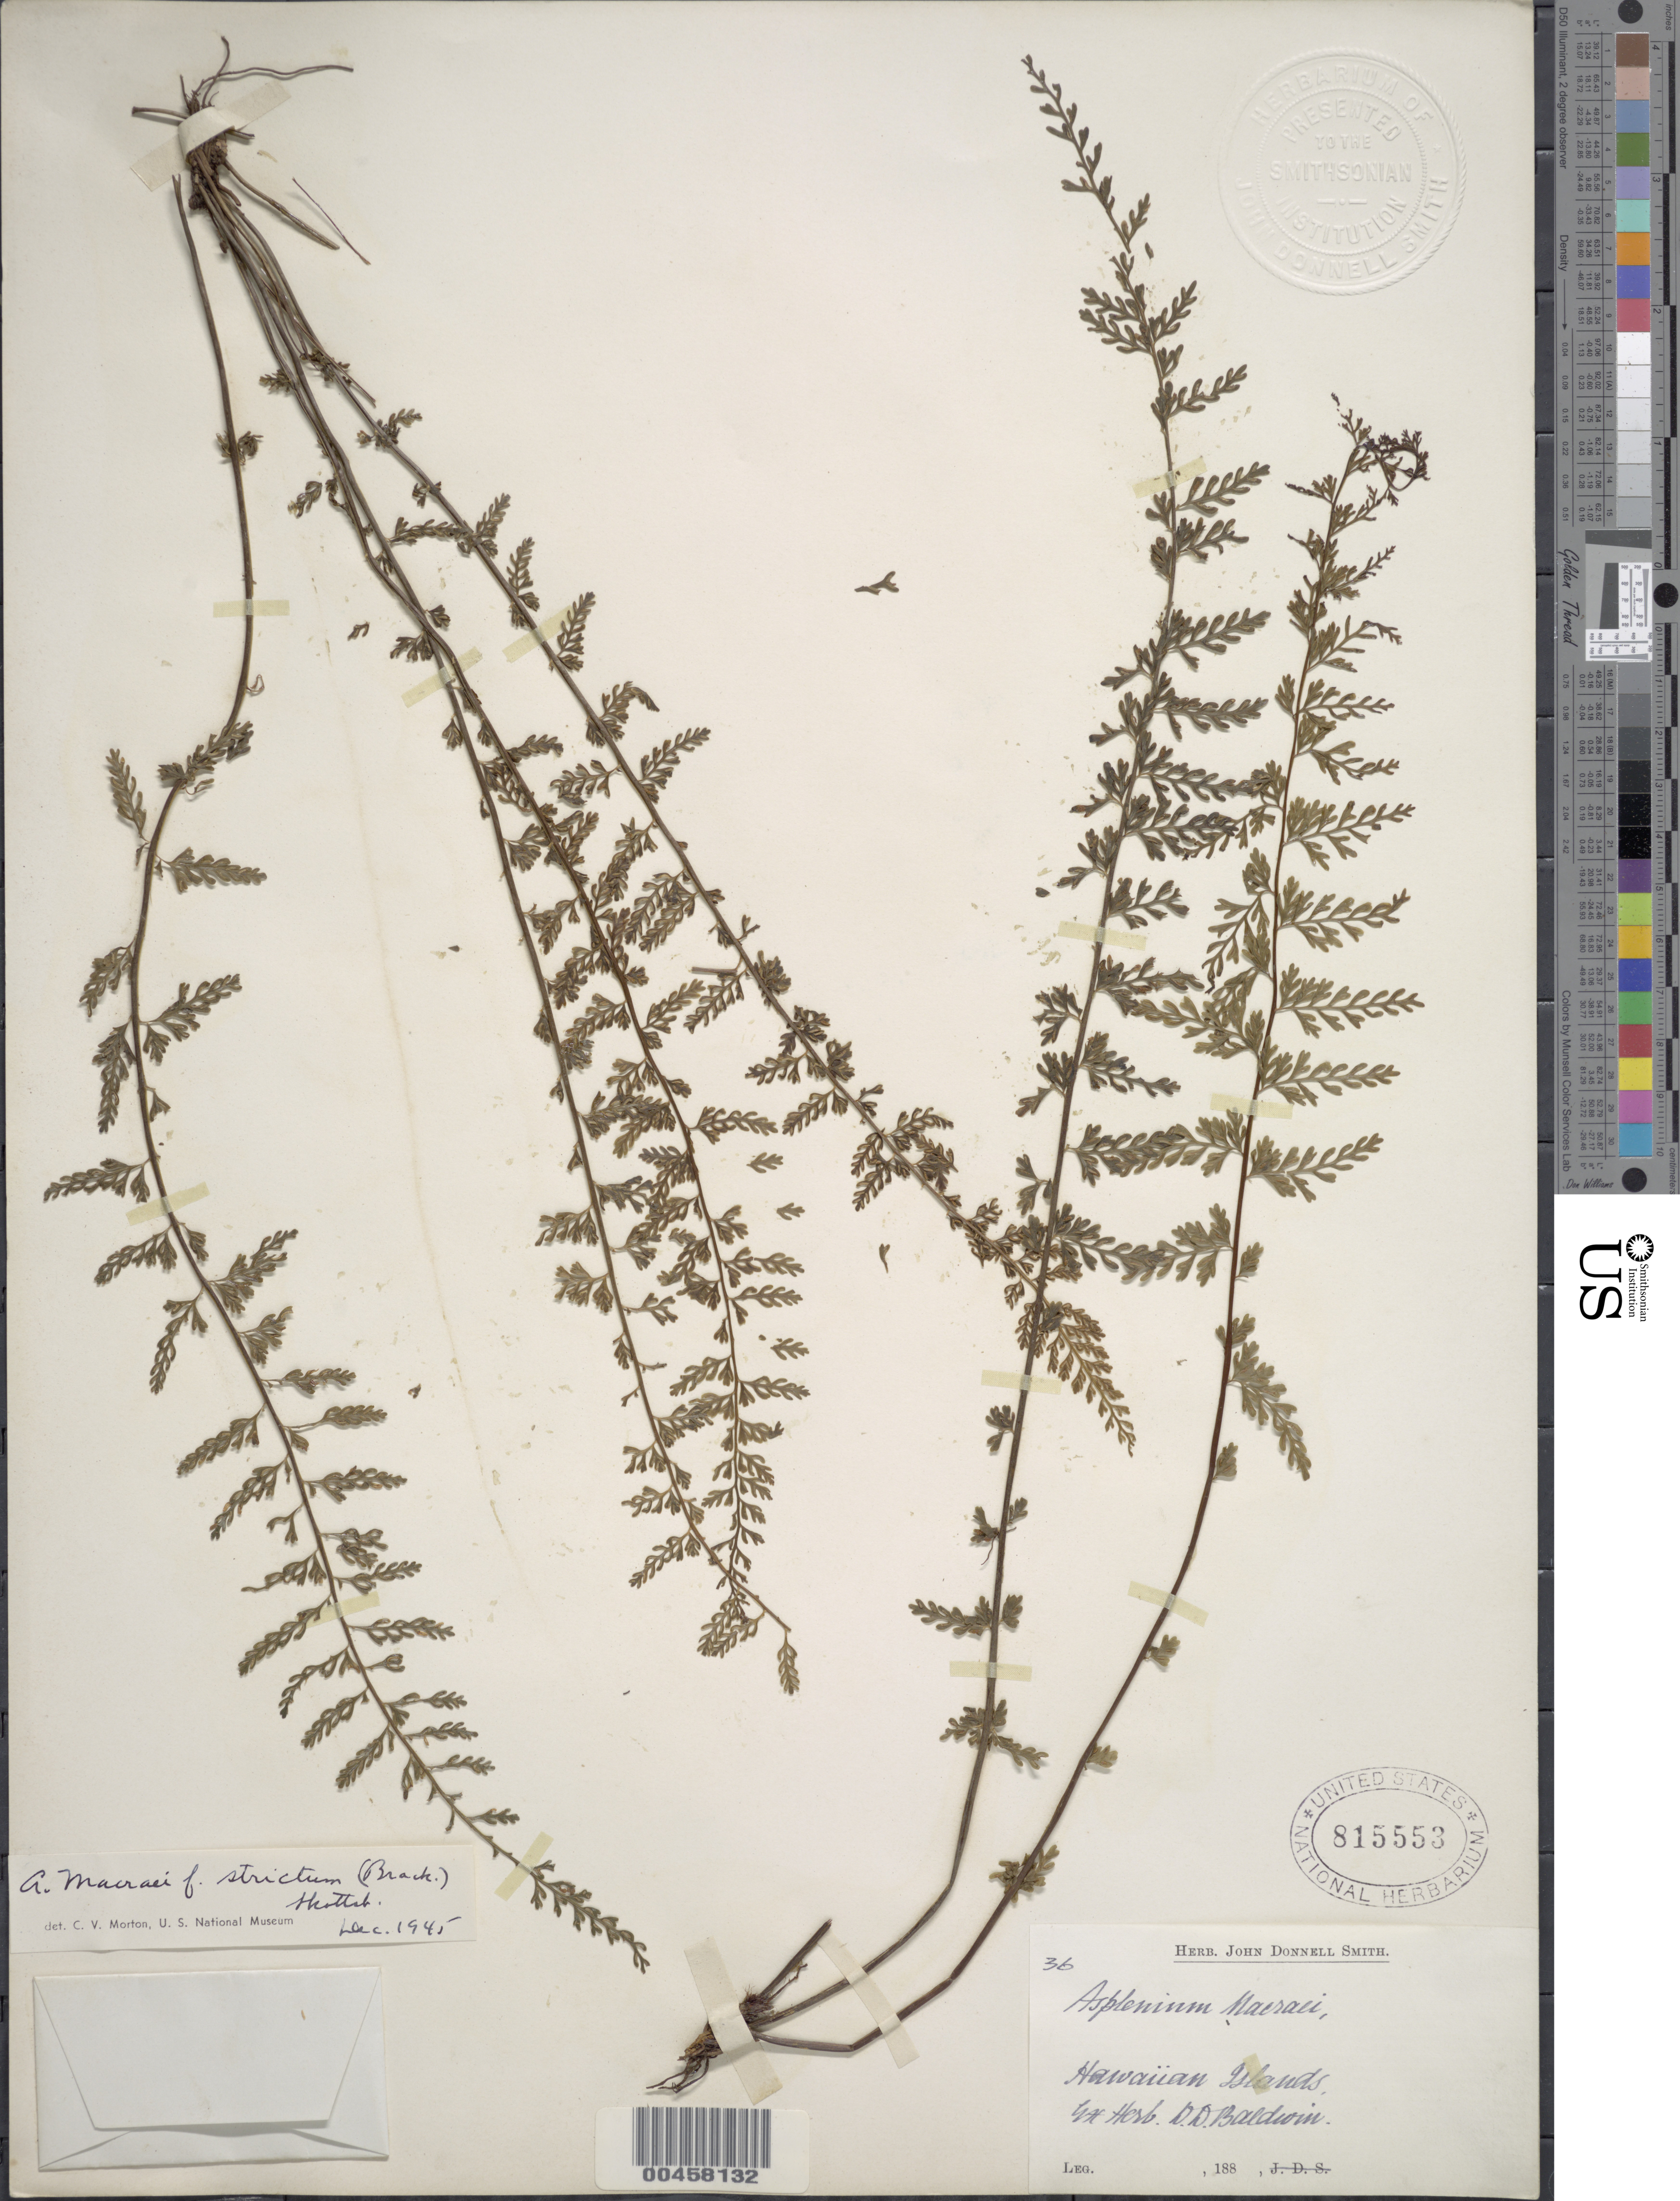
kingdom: Plantae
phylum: Tracheophyta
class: Polypodiopsida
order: Polypodiales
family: Aspleniaceae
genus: Asplenium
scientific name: Asplenium macraei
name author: Hook. & Grev.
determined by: Wagner, W. L., (BOT), Smithsonian Institution - National Museum of Natural History (UNITED STATES)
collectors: D. Baldwin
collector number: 36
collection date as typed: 188-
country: United States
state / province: Hawaii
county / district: Hawaii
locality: Hawaiian Islands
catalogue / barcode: US 815553